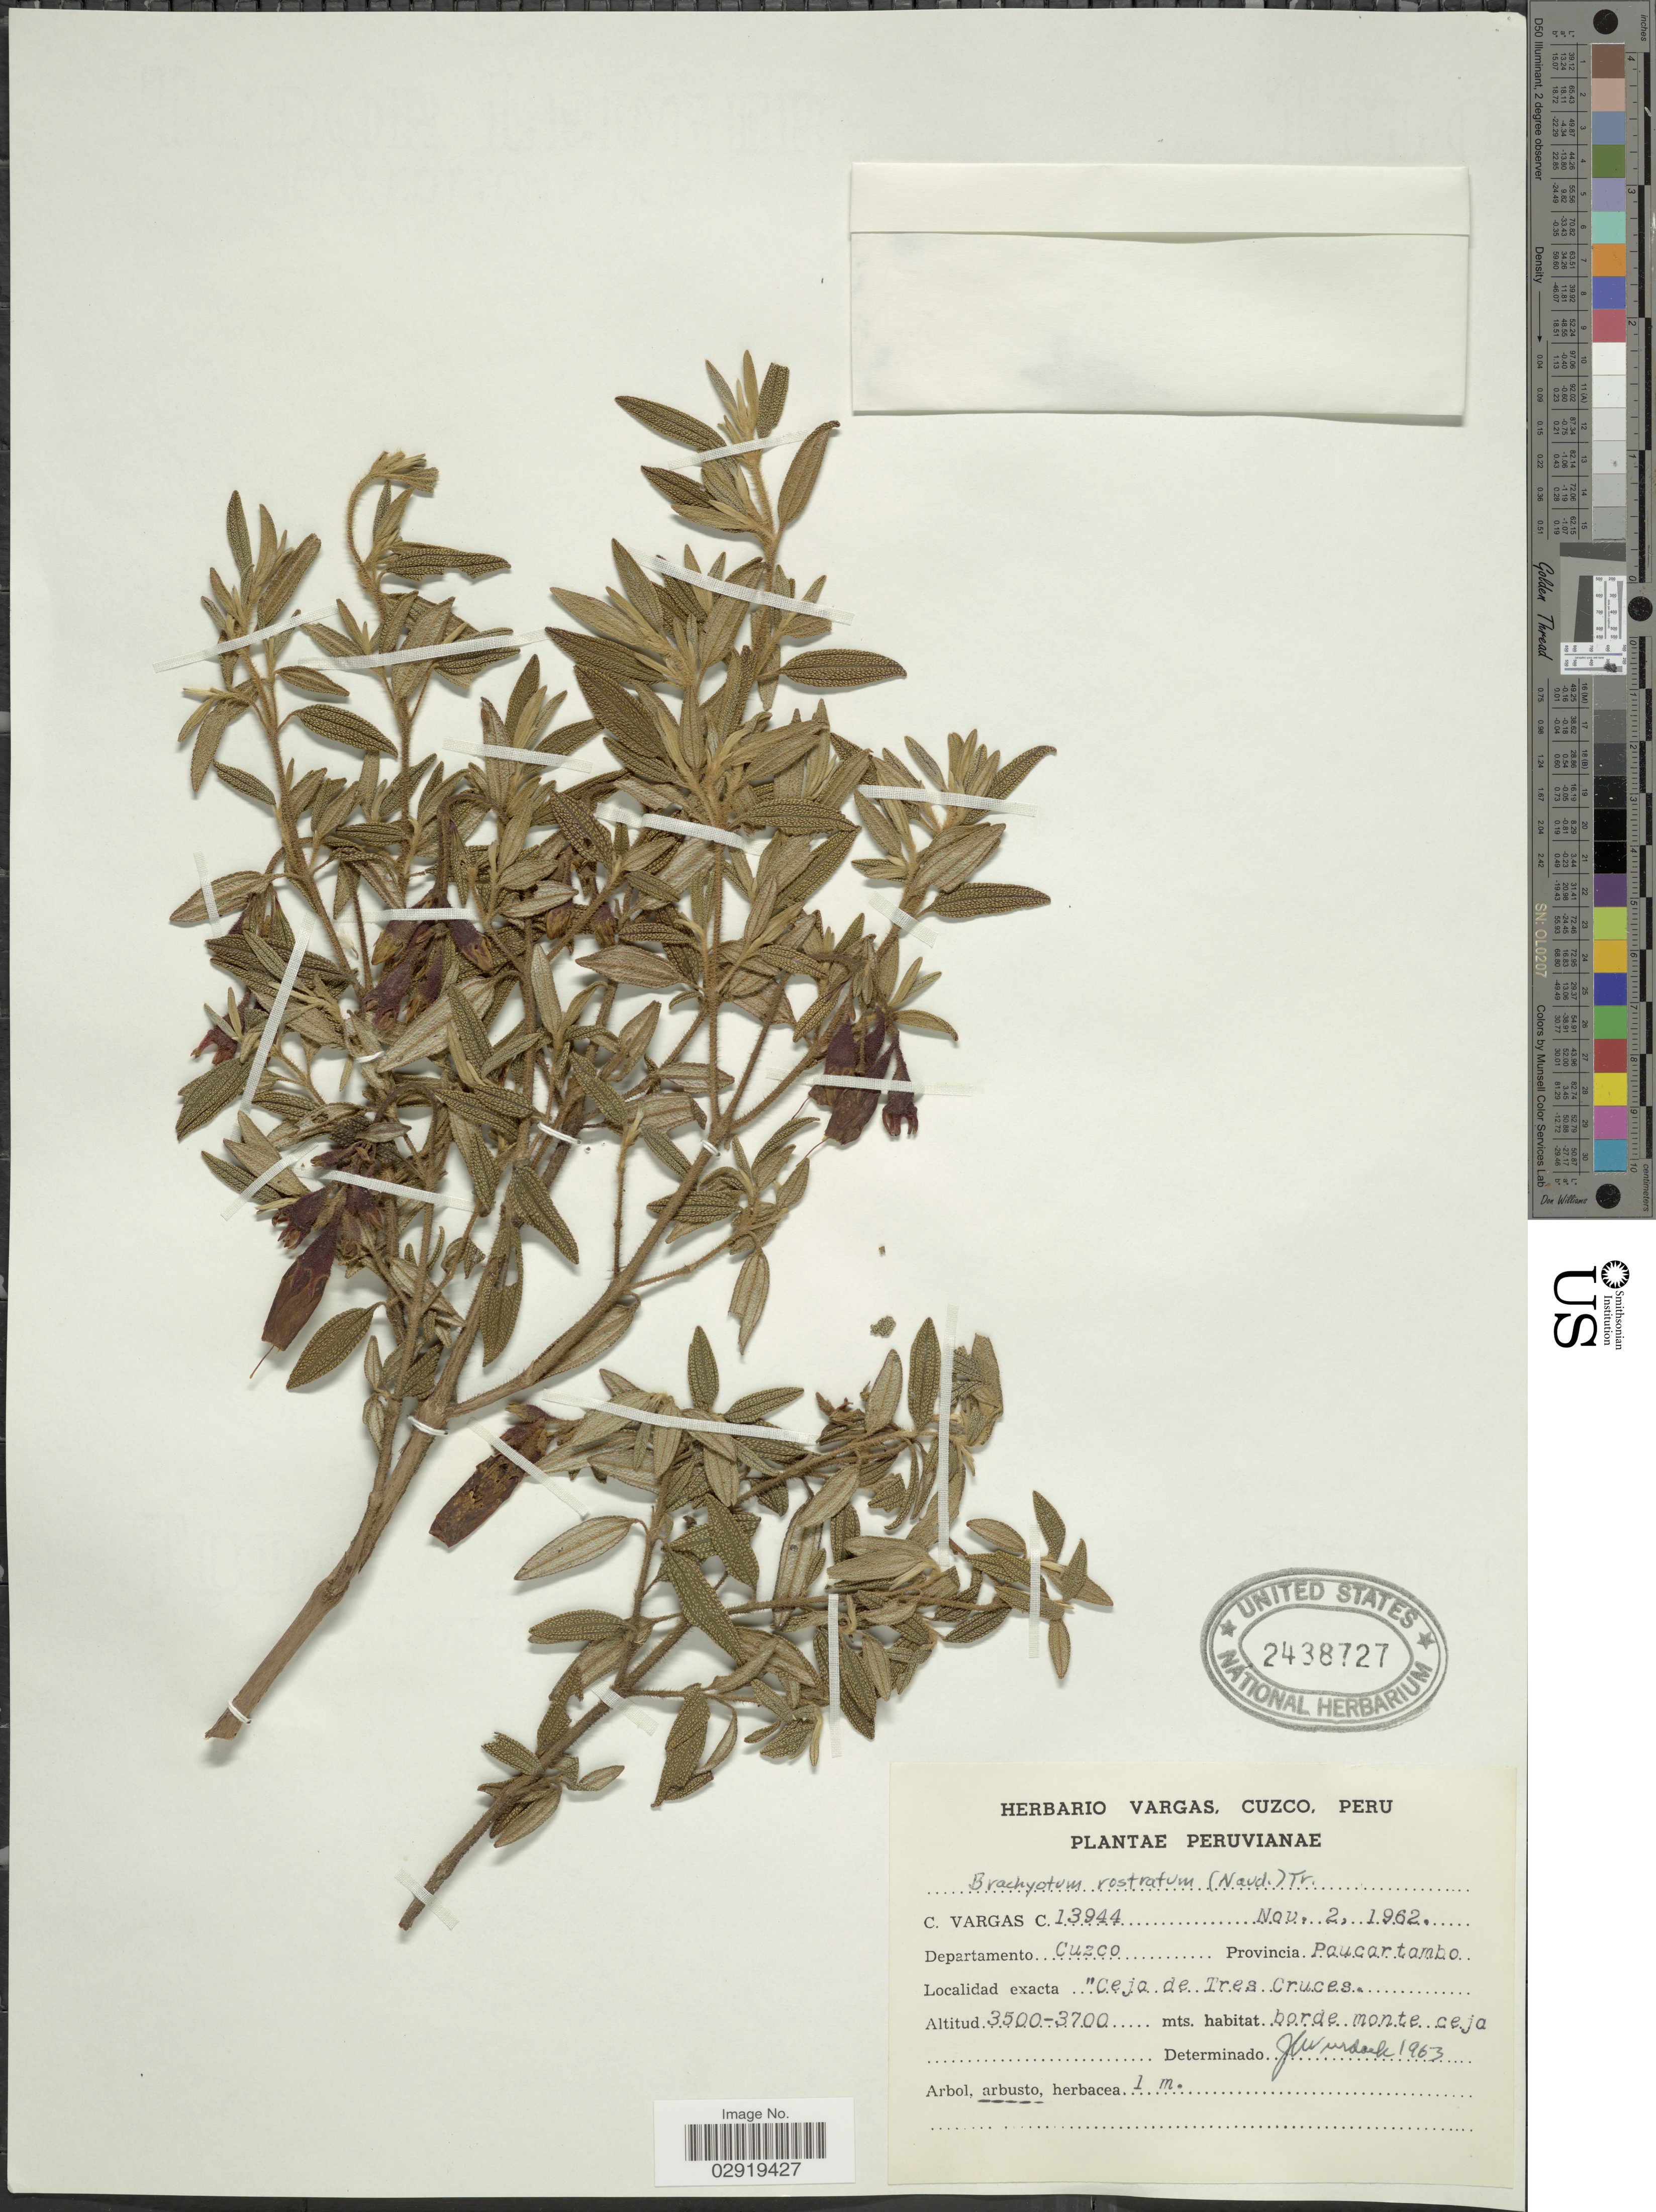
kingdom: Plantae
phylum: Tracheophyta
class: Magnoliopsida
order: Myrtales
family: Melastomataceae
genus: Brachyotum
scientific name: Brachyotum rostratum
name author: (Naudin) Triana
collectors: C. Vargas Calderón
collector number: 13944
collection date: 1962-11-02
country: Peru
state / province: Cusco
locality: Departamento Cuzco. Provincia Paucartambo. Ceja de Tres Cruces.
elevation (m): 3500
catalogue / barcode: US 2438727